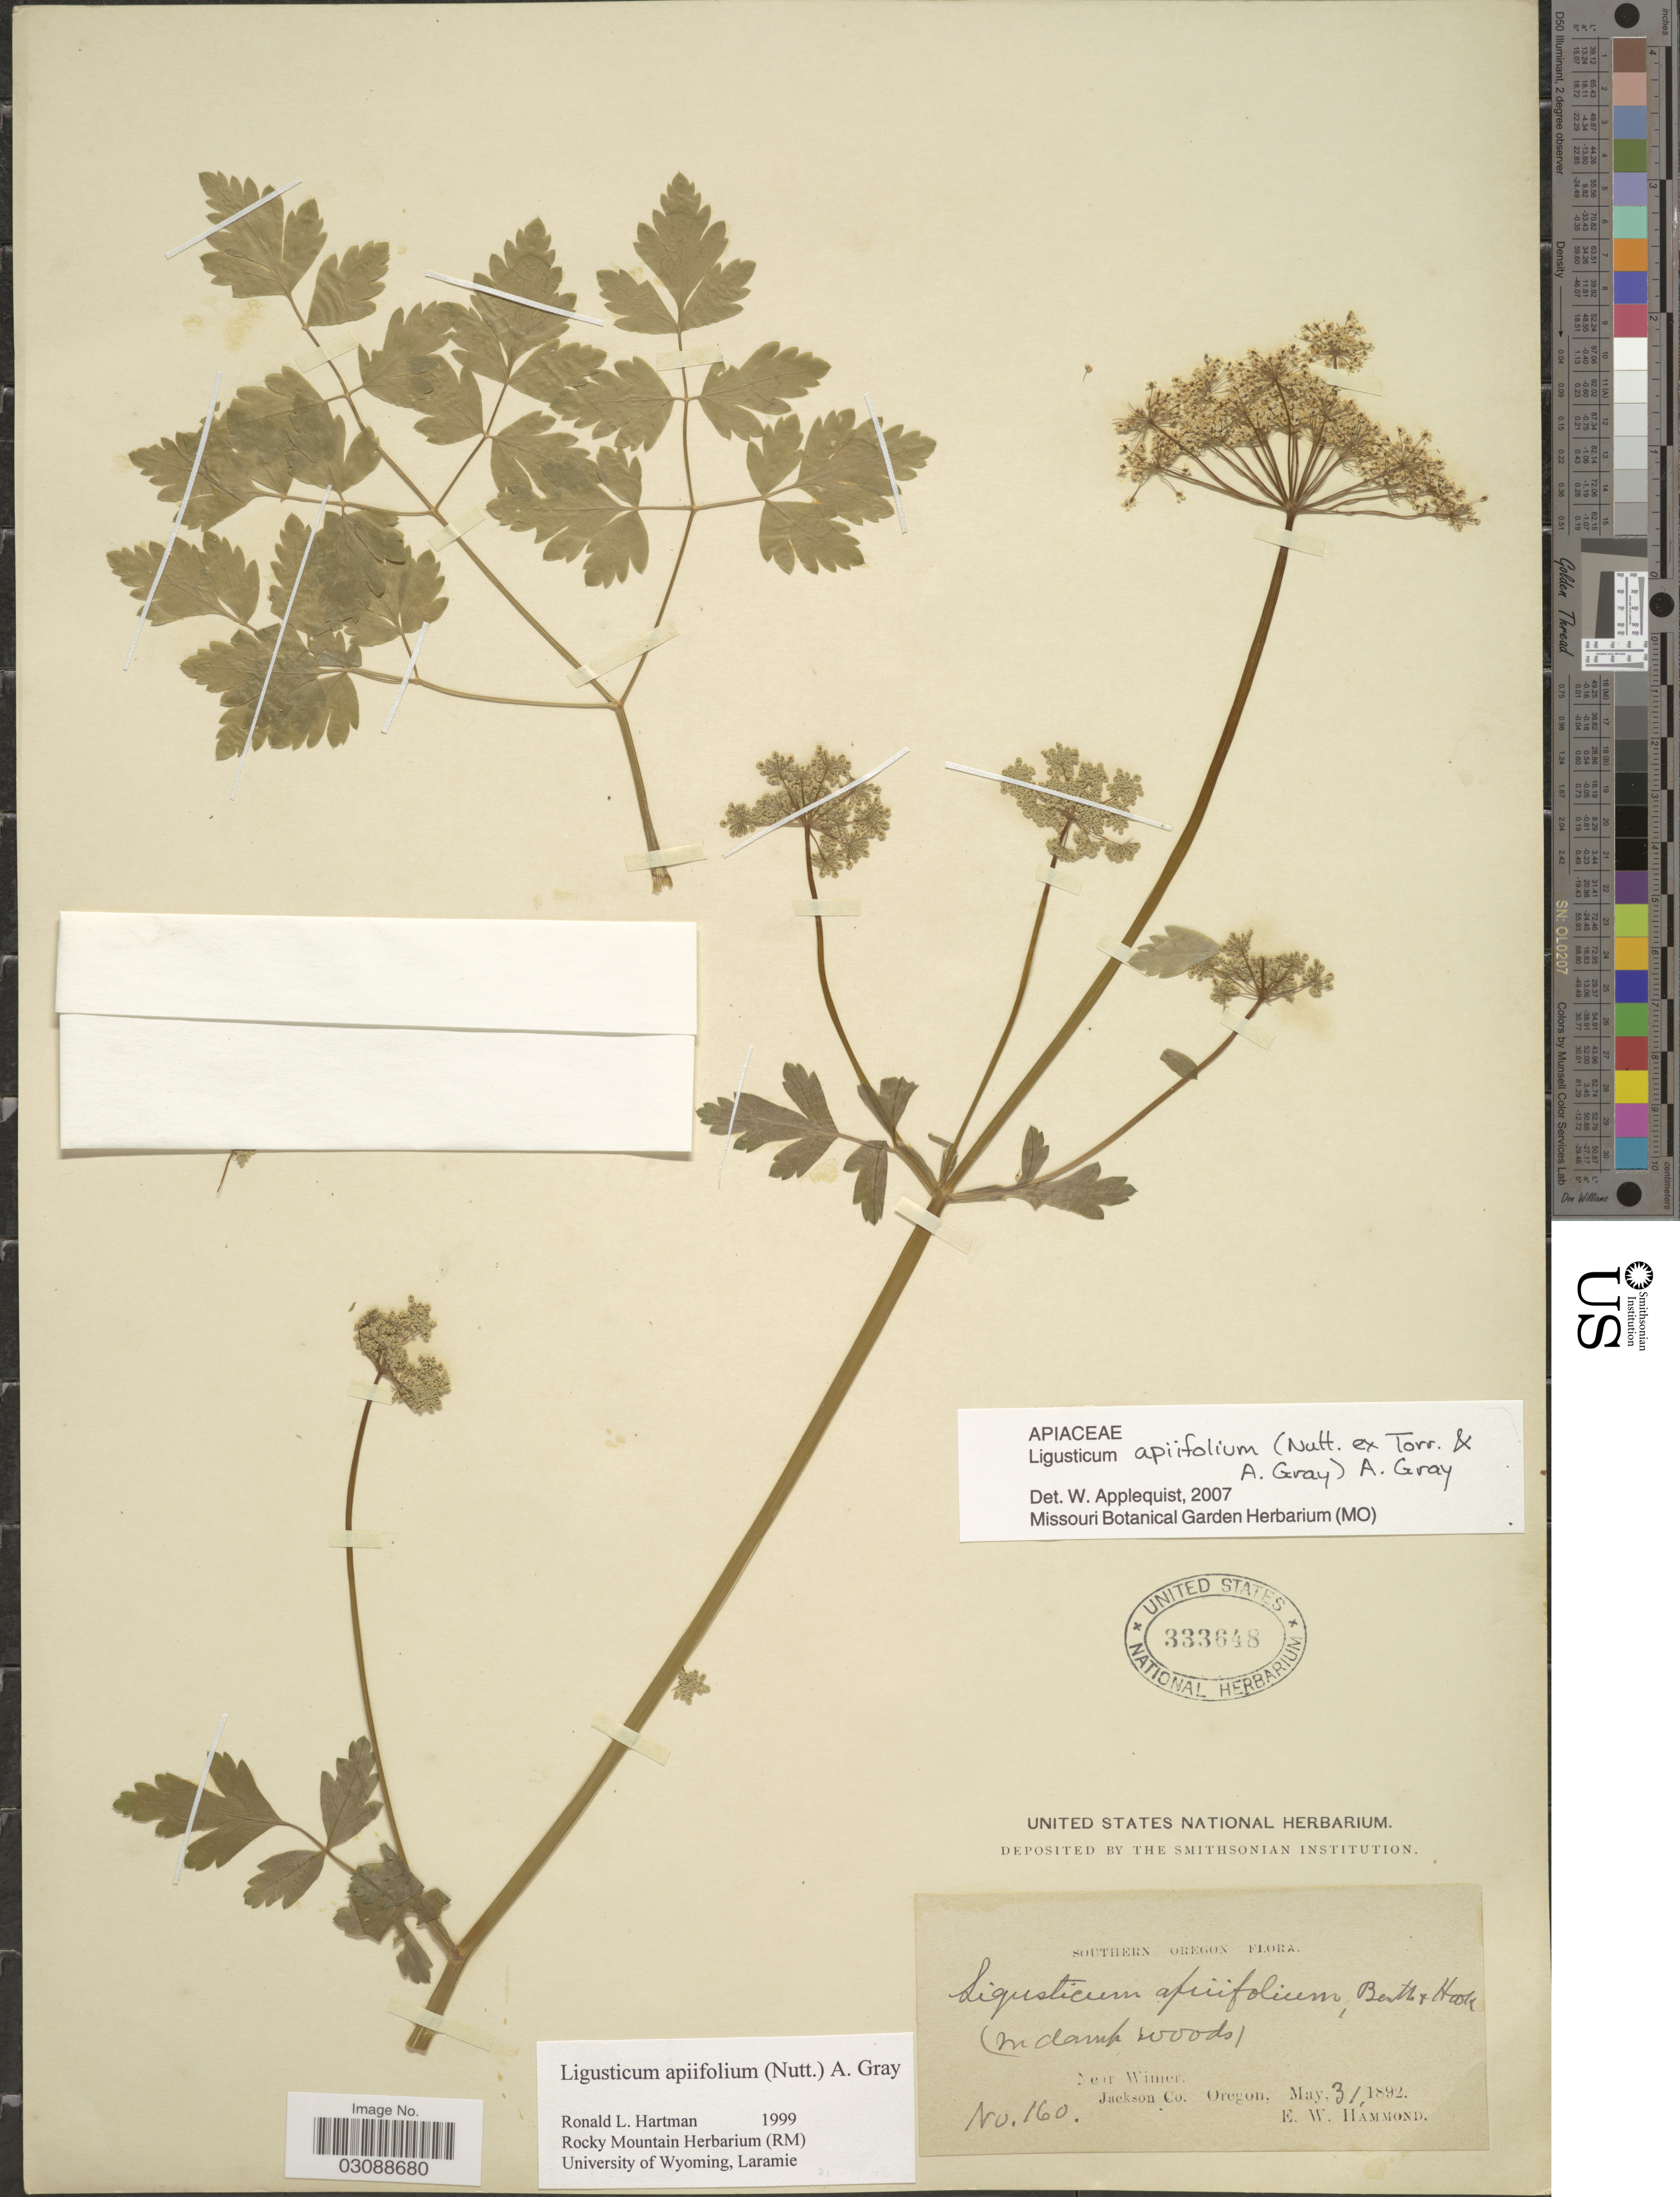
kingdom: Plantae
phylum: Tracheophyta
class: Magnoliopsida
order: Apiales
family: Apiaceae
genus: Ligusticum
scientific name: Ligusticum apiifolium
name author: (Nutt. ex Torr. & A. Gray) A. Gray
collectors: E. Hammond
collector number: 160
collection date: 1892-05-31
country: United States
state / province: Oregon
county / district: Jackson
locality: Southern Oregon. Near Wimer. Jackson Co.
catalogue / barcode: US 333648